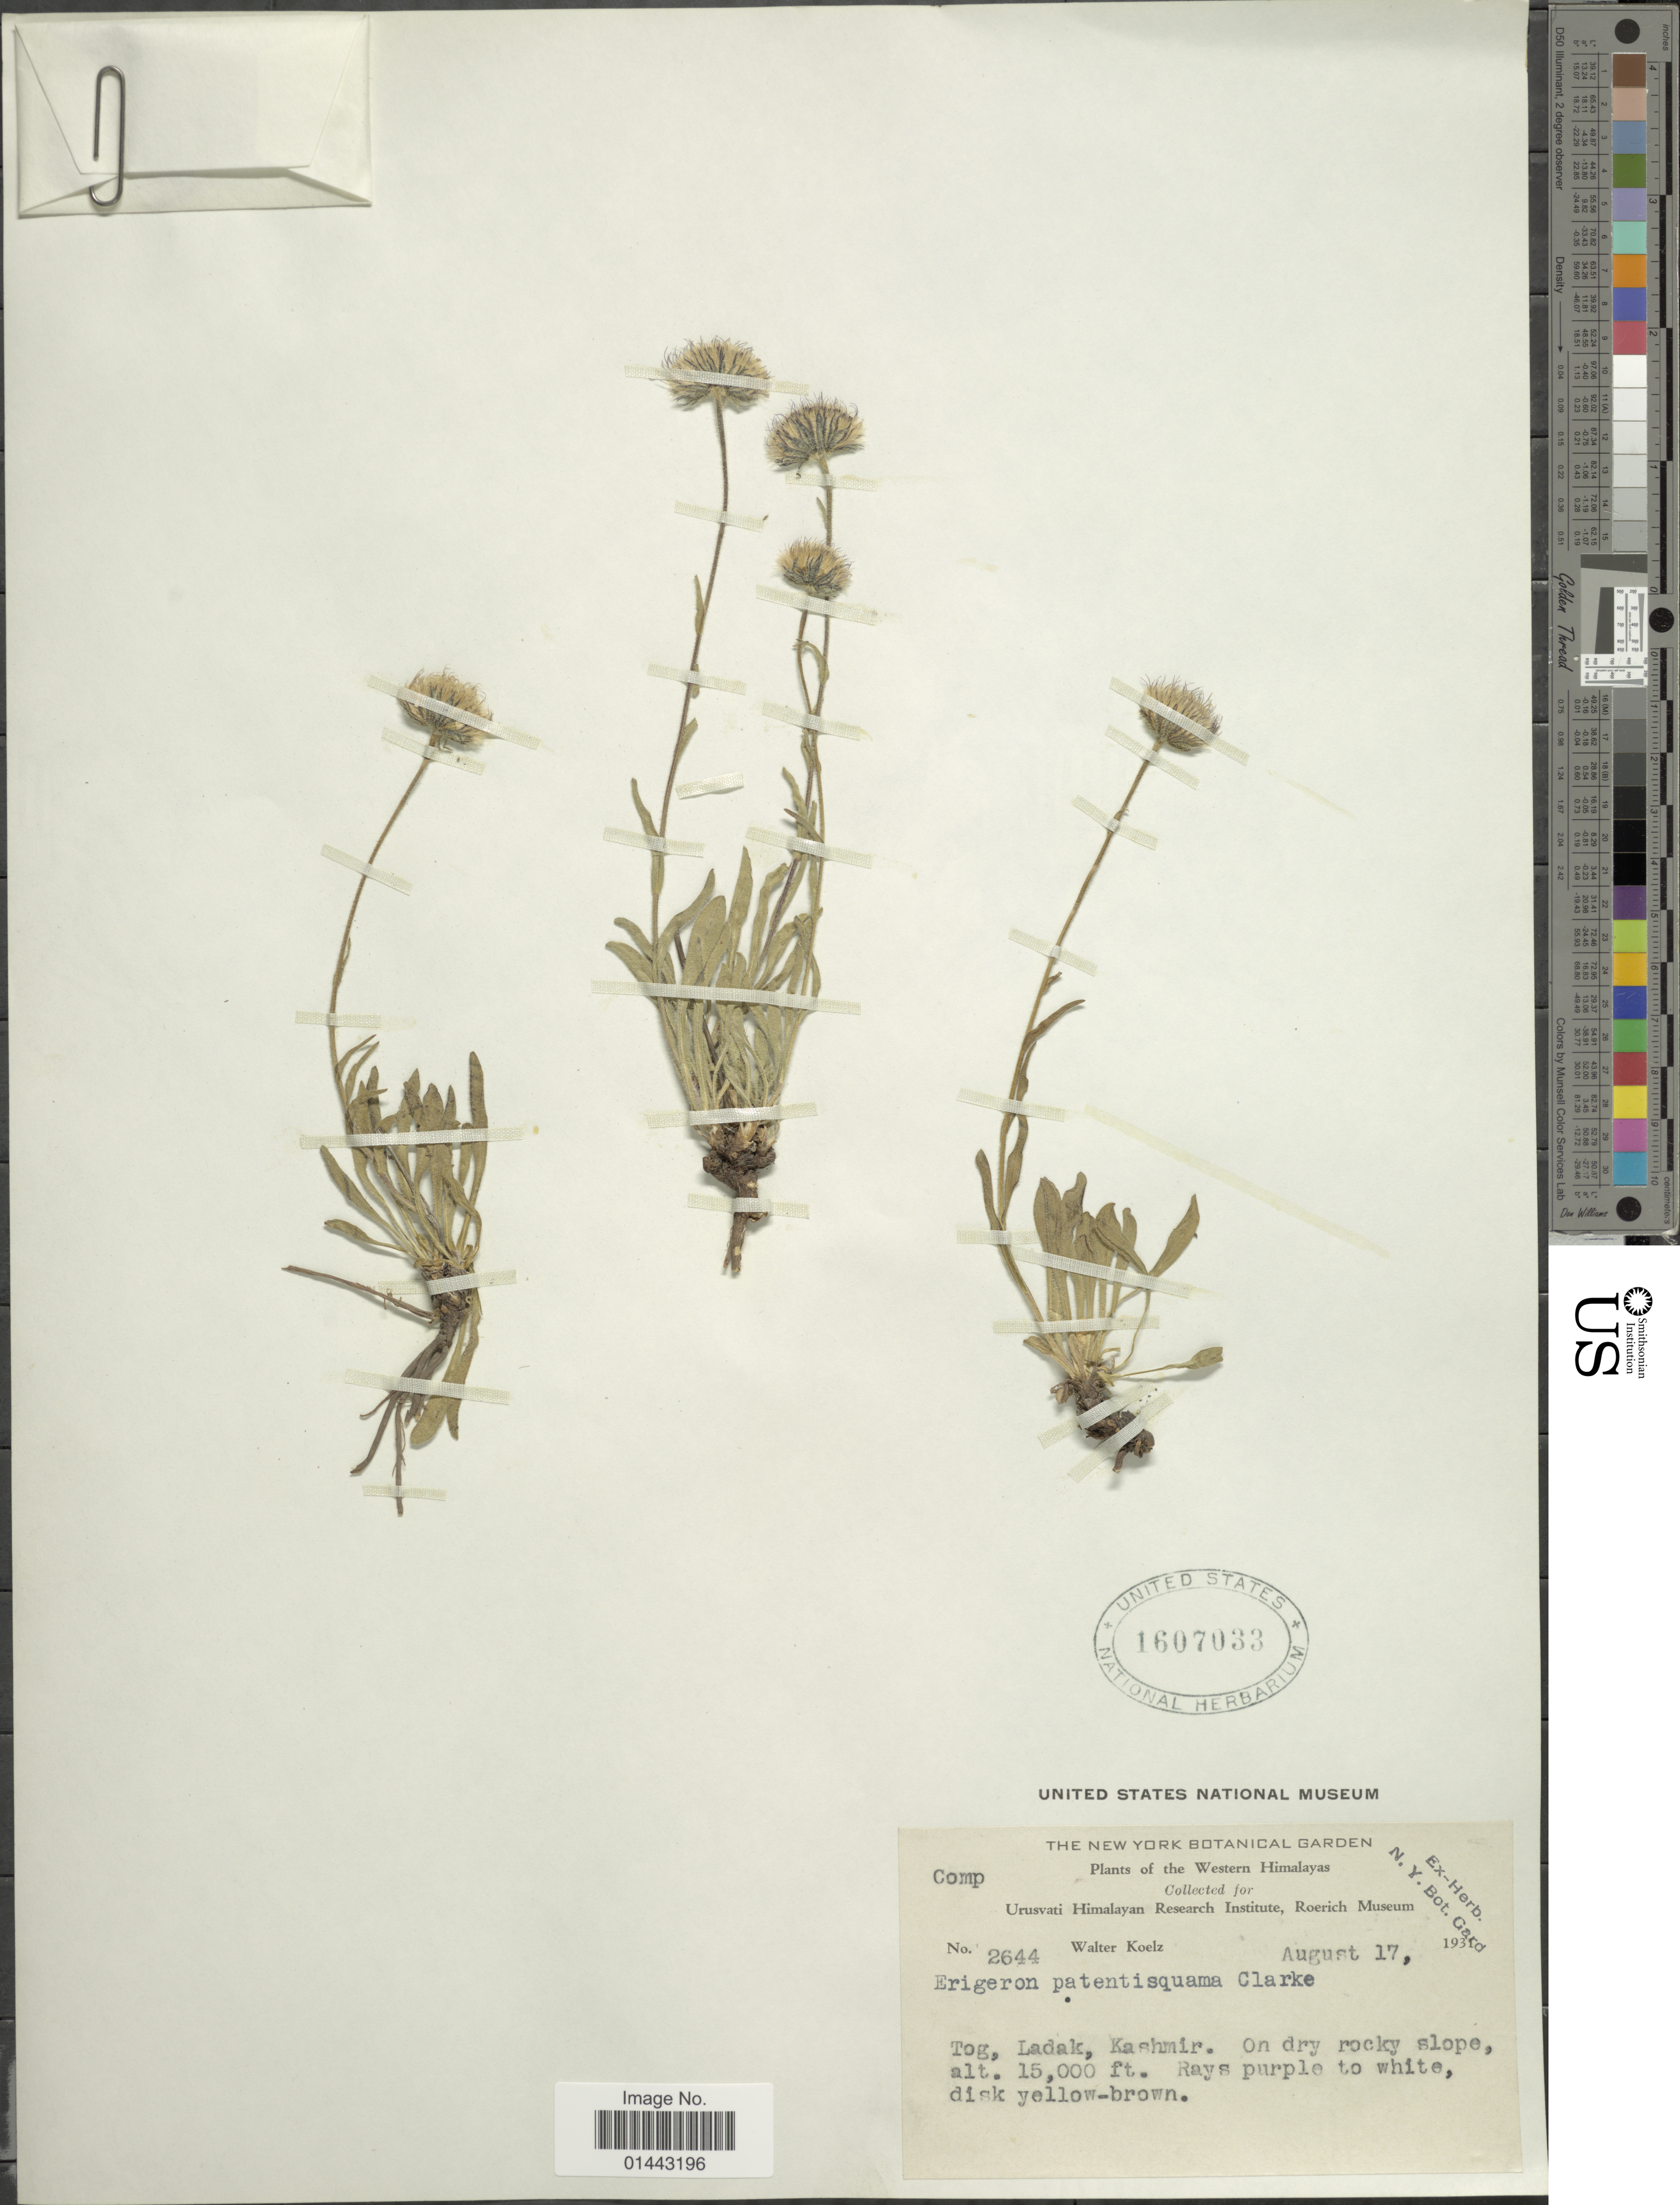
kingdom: Plantae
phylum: Tracheophyta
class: Magnoliopsida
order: Asterales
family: Asteraceae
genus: Erigeron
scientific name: Erigeron patentisquamus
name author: Jeffrey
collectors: W. N. Koelz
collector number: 2644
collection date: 1931-08-17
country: India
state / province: Ladakh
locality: Western Himalayas, Tog, Ladak, Kashmir, on dry rocky slope.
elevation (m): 4572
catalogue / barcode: US 1607033